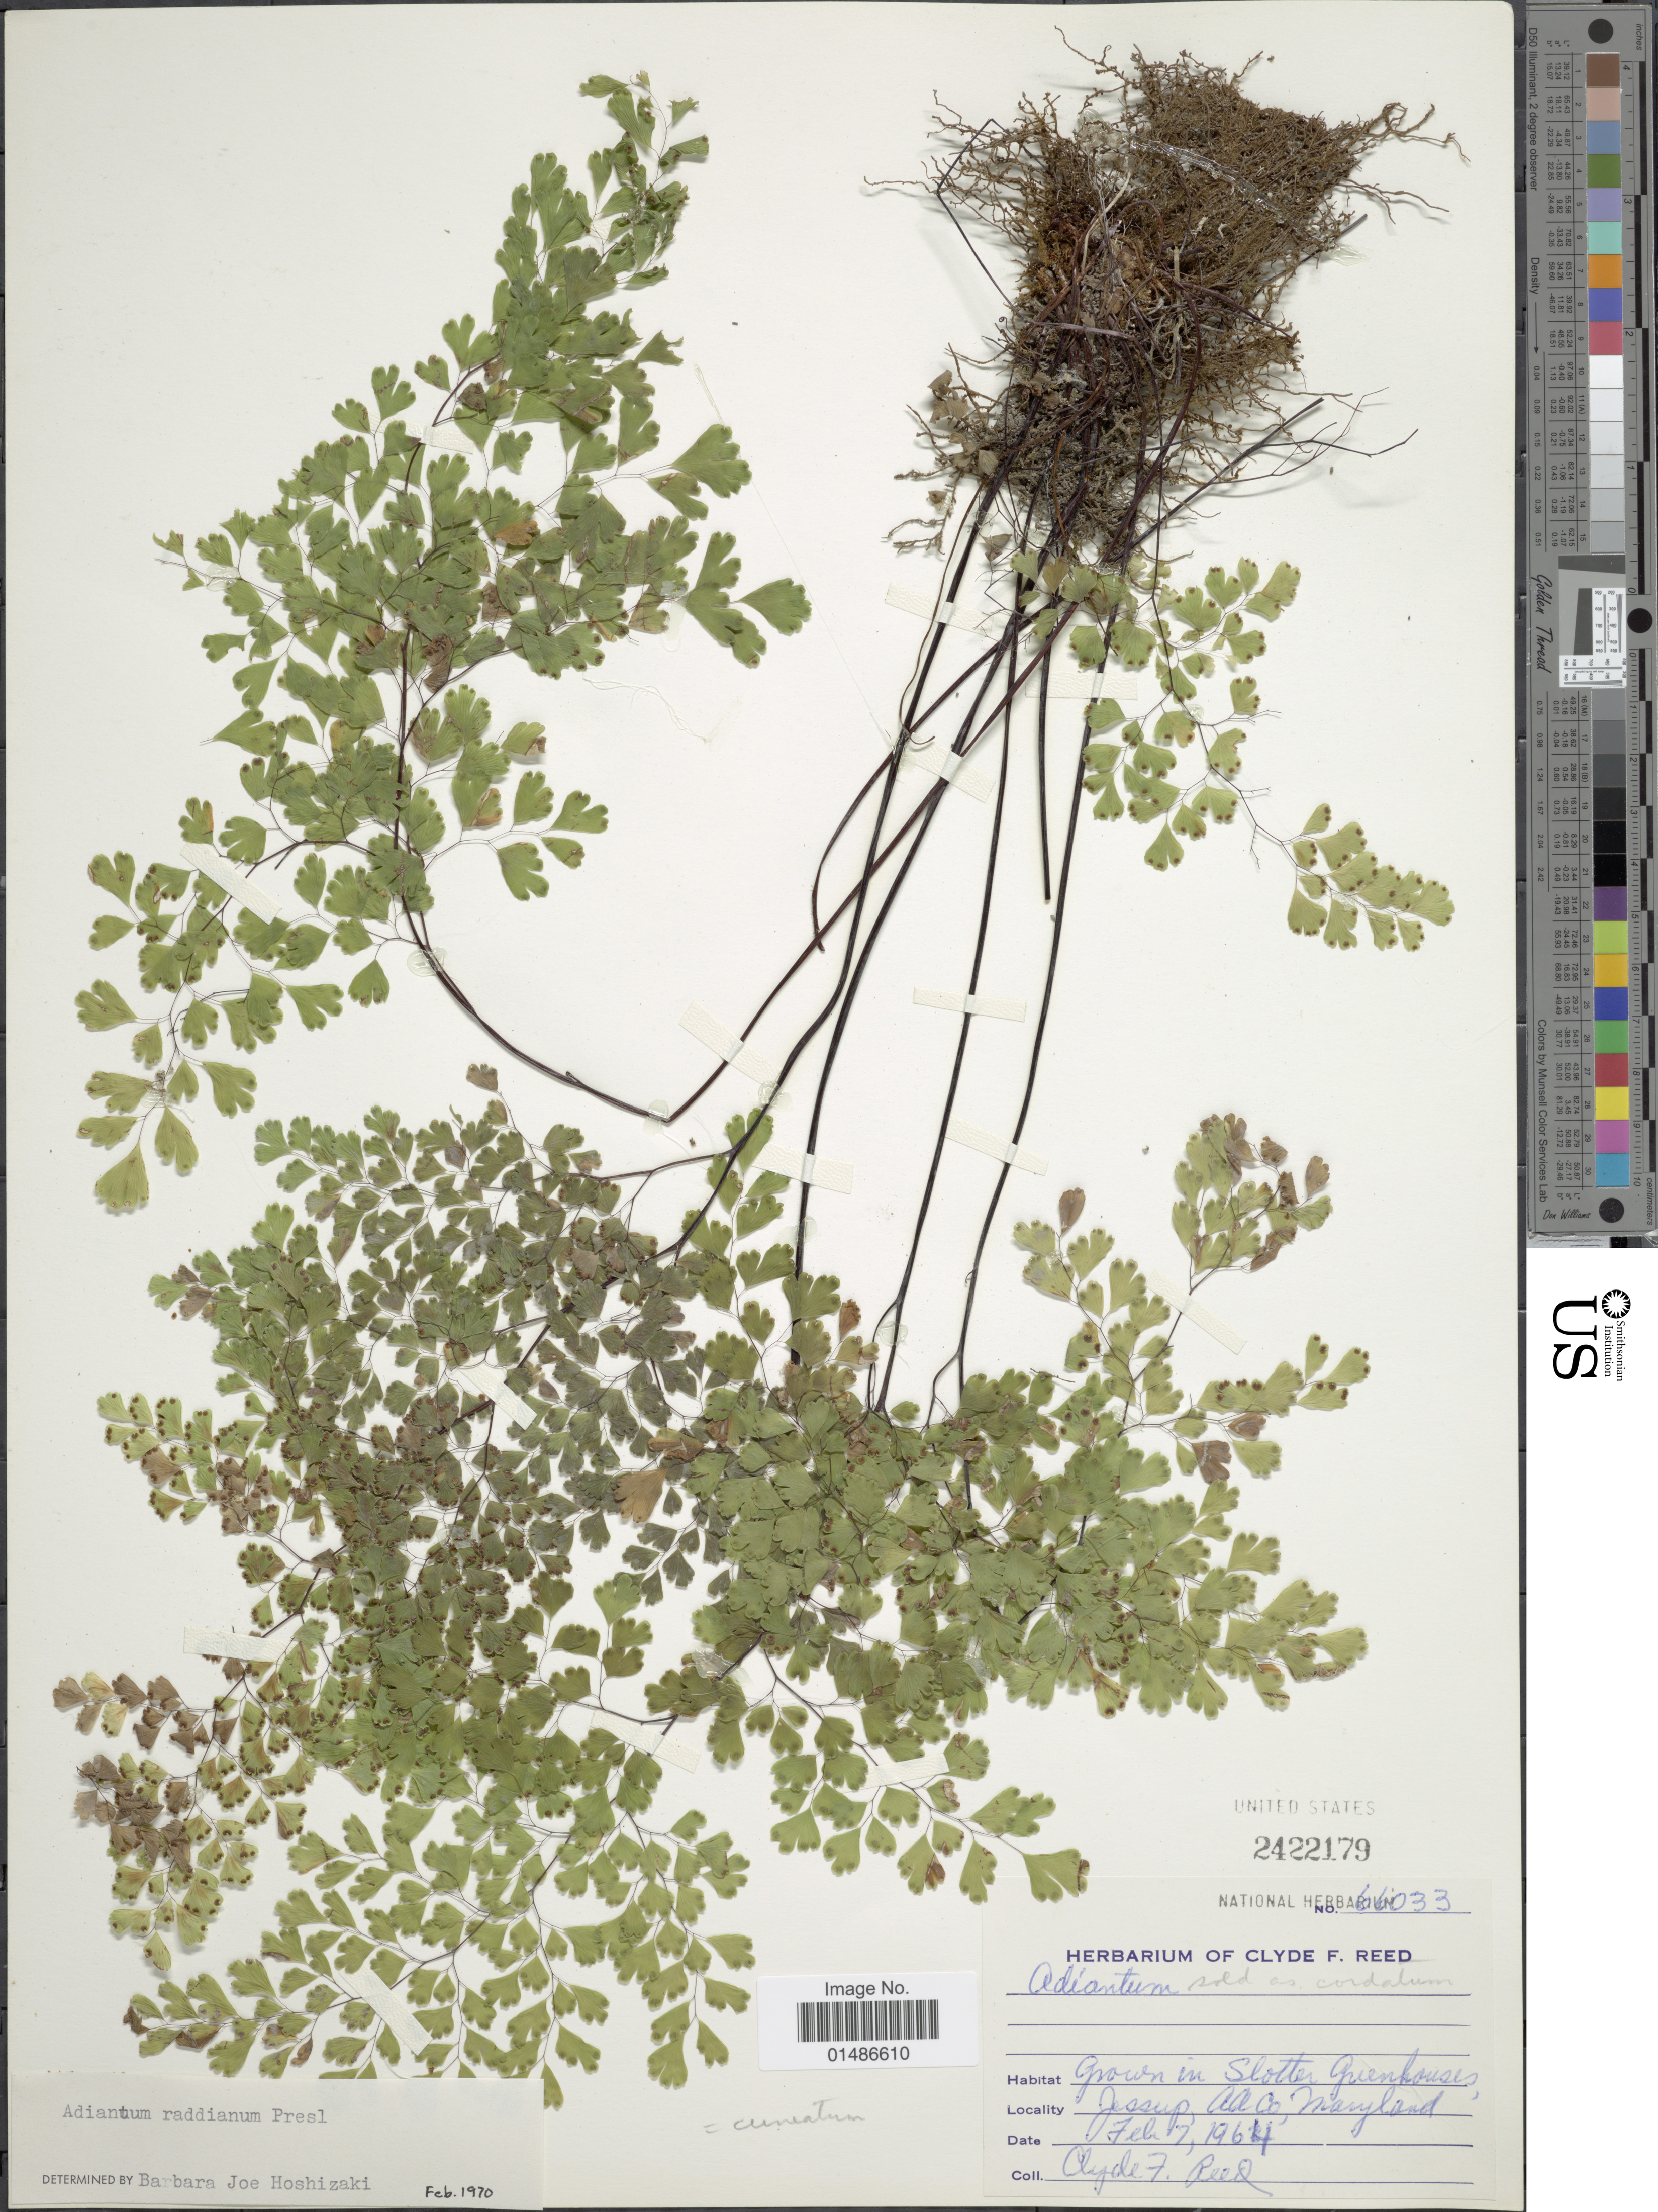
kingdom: Plantae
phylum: Tracheophyta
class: Polypodiopsida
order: Polypodiales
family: Pteridaceae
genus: Adiantum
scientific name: Adiantum raddianum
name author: C. Presl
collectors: C. F. Reed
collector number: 66033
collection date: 1964-02-07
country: United States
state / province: Maryland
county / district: Anne Arundel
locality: Grown in Slotter Greenhouses, Jessup, AA Co.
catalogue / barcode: US 2422179